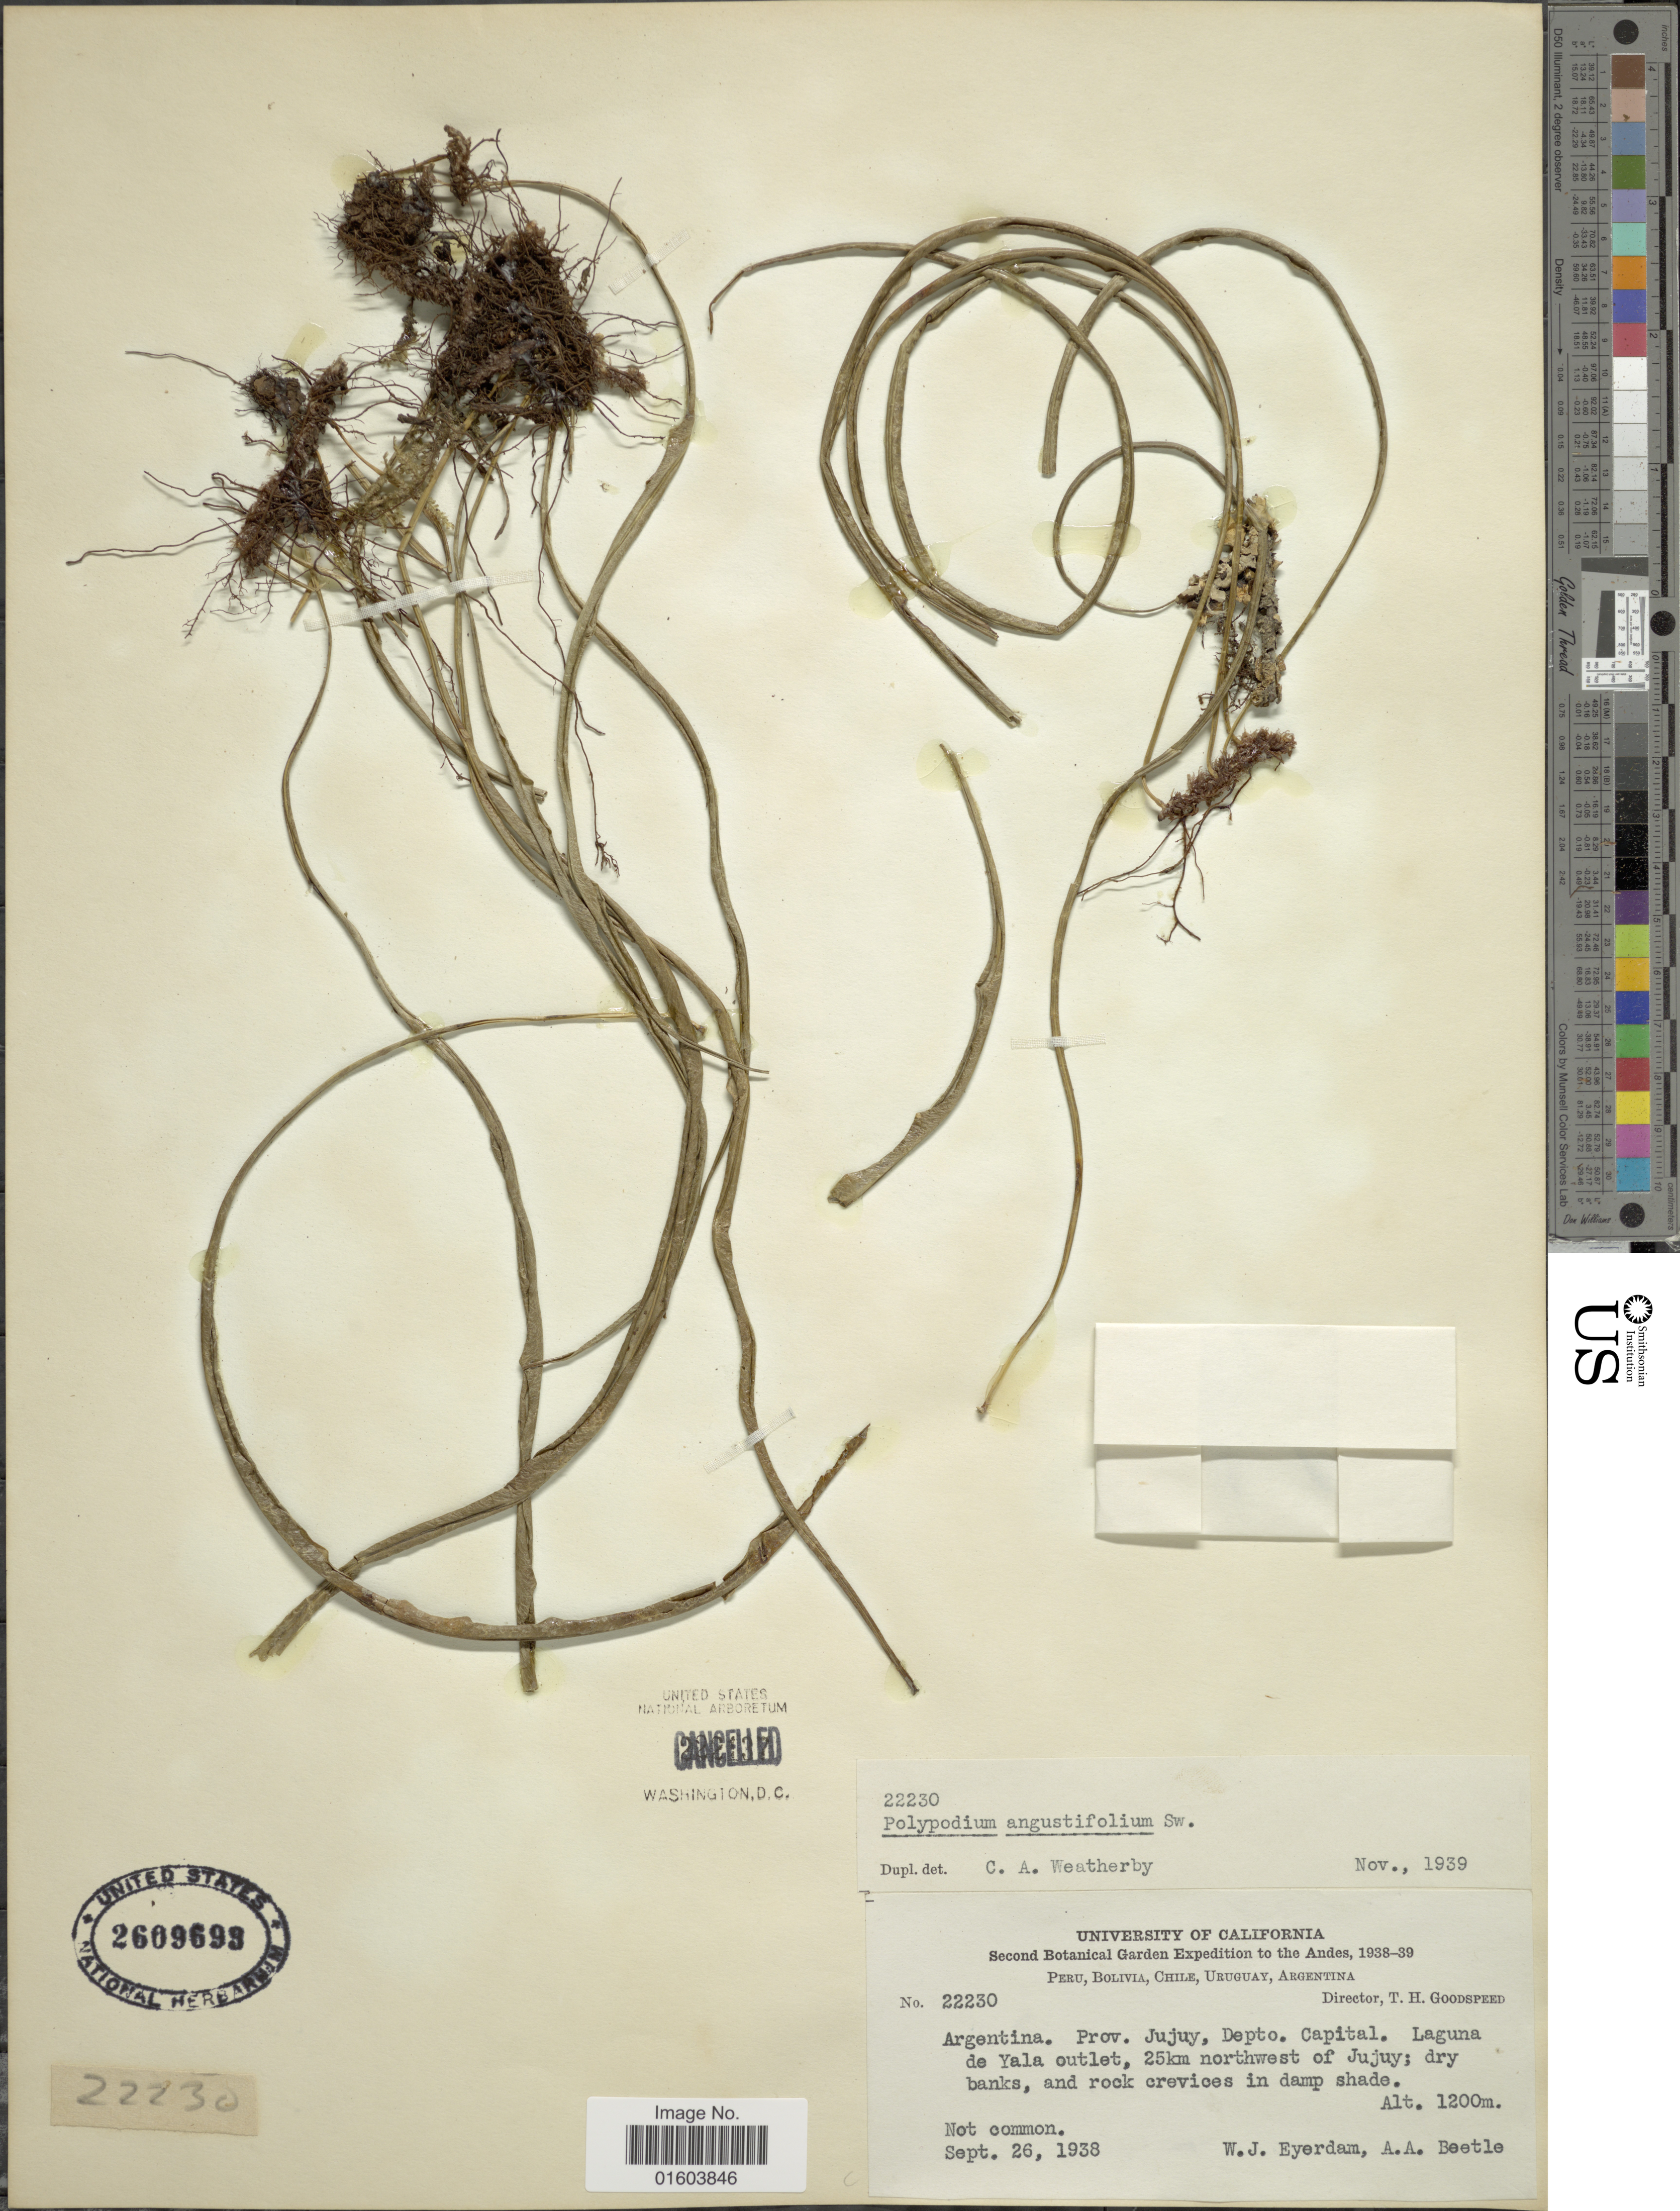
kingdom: Plantae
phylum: Tracheophyta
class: Polypodiopsida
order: Polypodiales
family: Polypodiaceae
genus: Campyloneurum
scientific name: Campyloneurum aglaolepis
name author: (Alston) Sota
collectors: W. J. Eyerdam & A. A. Beetle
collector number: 22230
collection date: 1938-09-26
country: Argentina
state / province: Jujuy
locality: Argentina, Prov. Jujuy, Depto. Capital. Laguna de Yala outlet, 25 km northwest of Jujuy.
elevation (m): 1200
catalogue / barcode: US 2609693